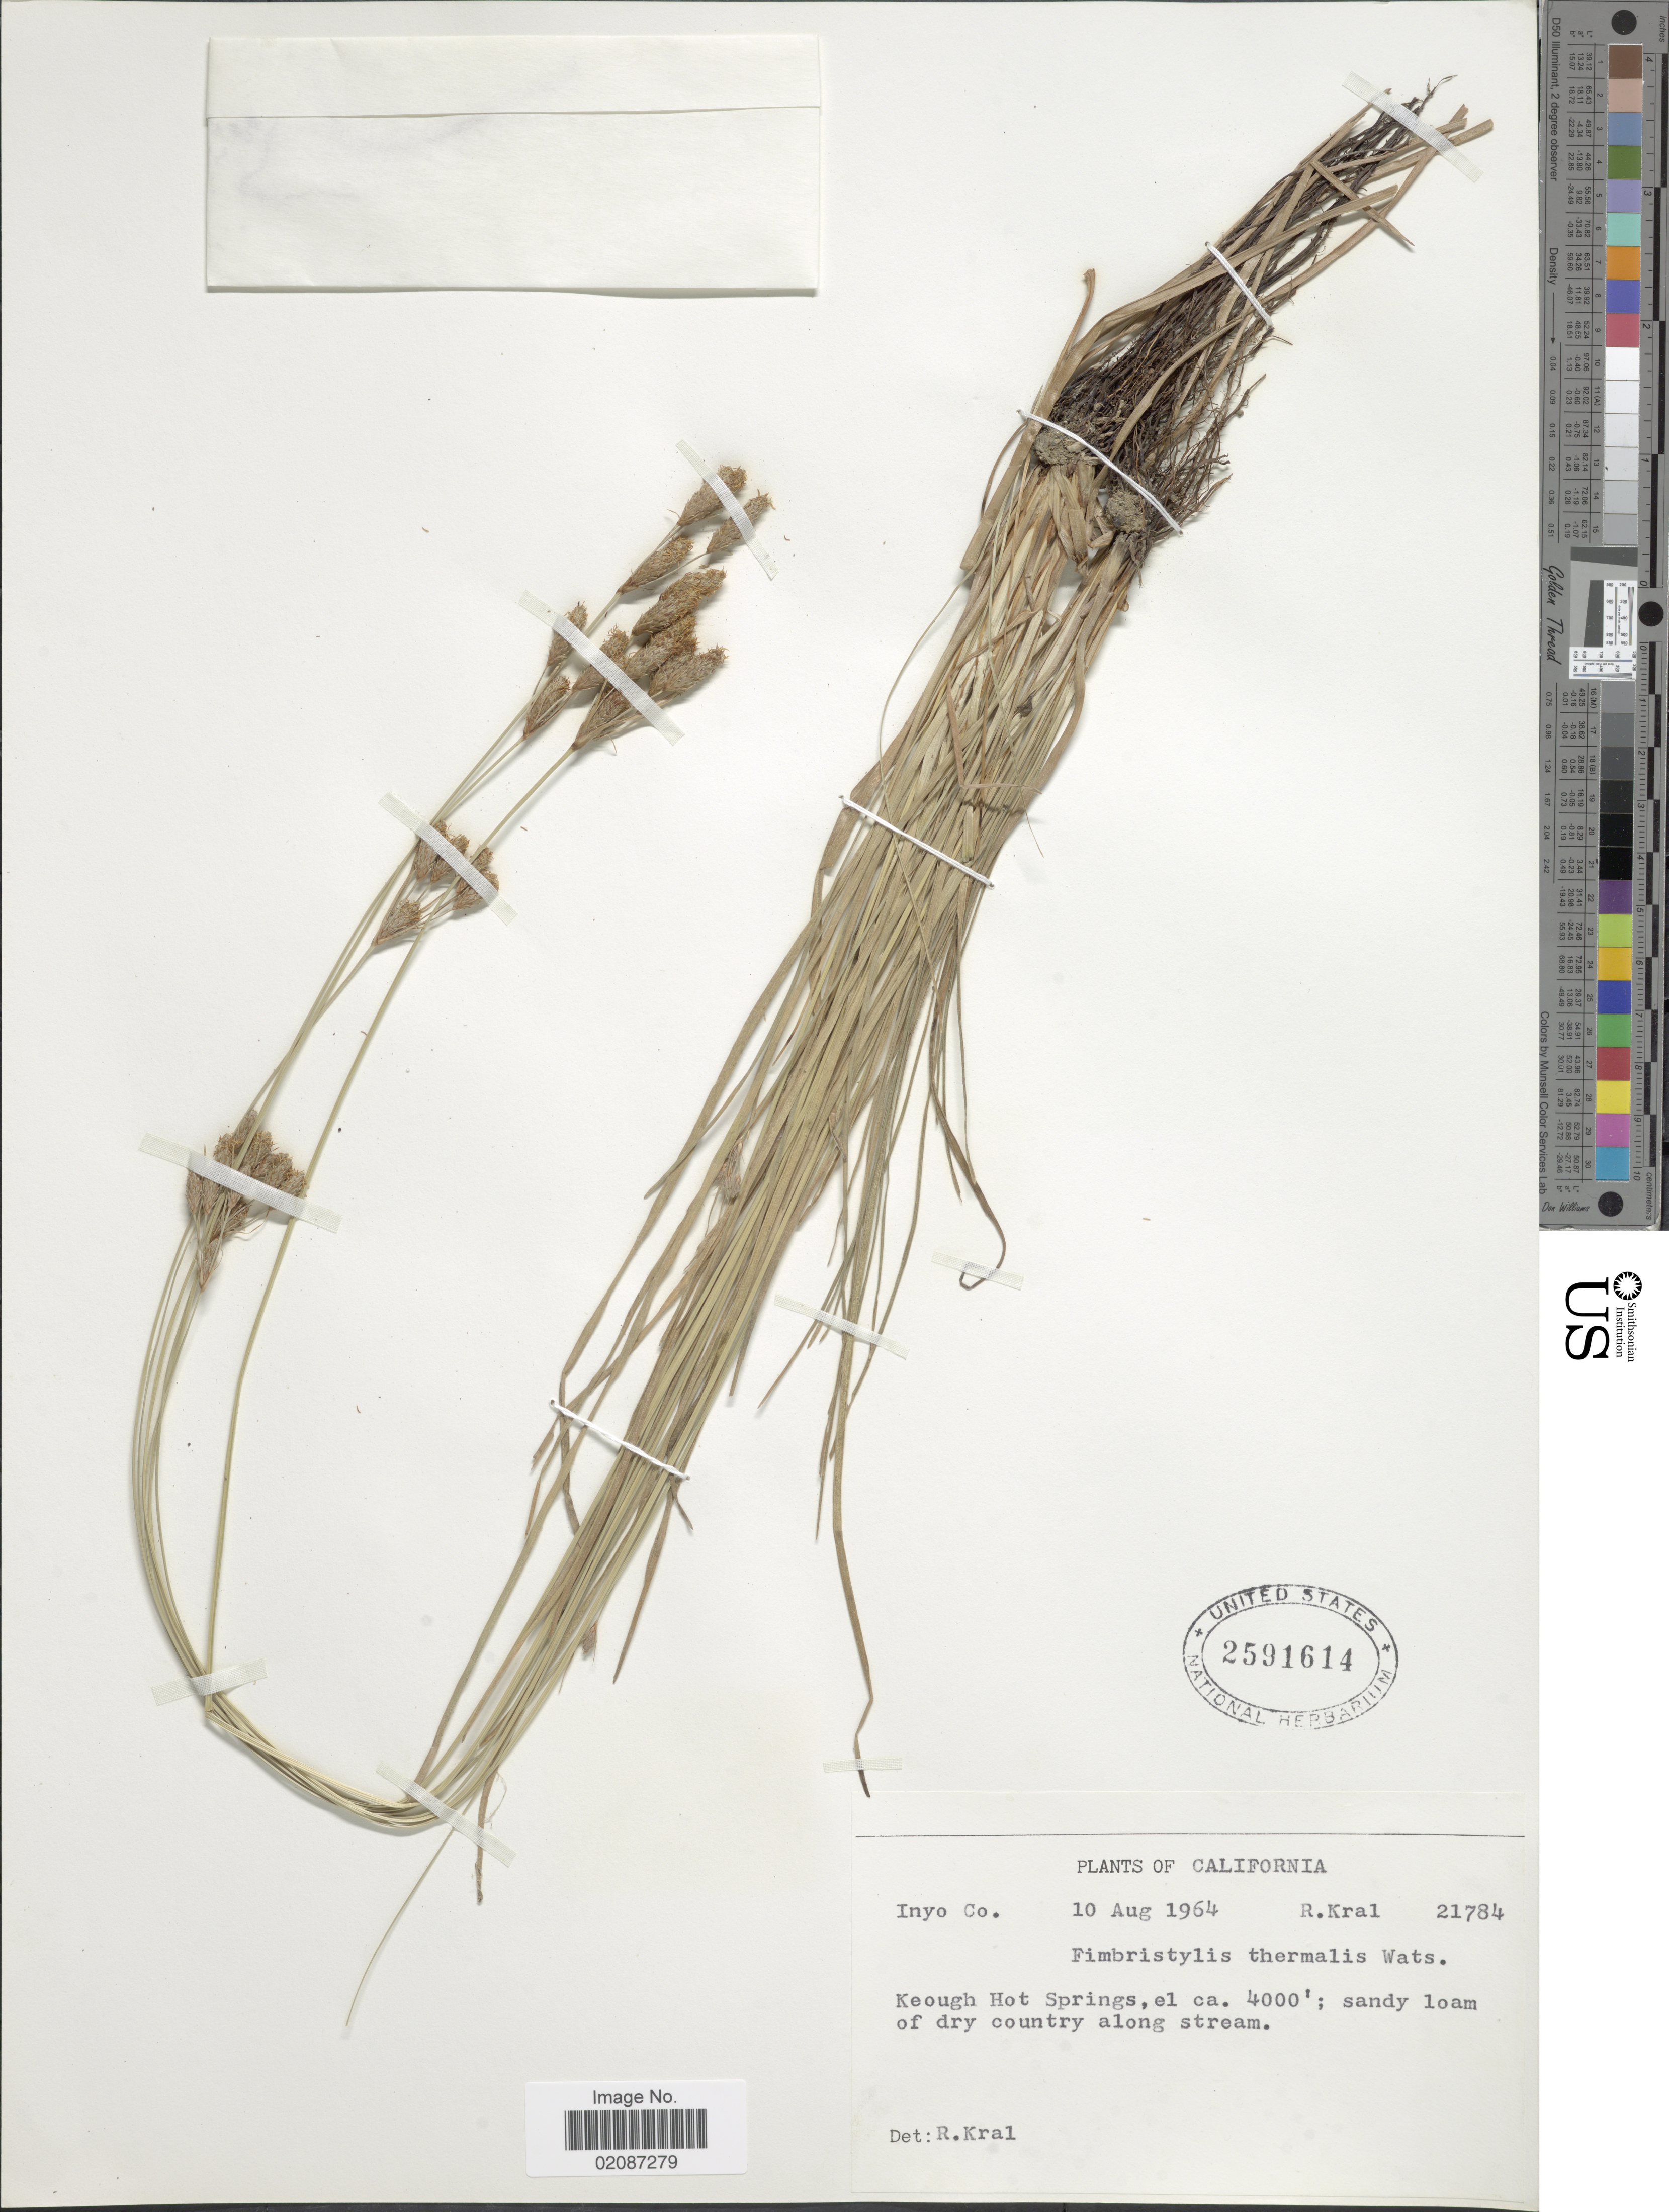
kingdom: Plantae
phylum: Tracheophyta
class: Liliopsida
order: Poales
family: Cyperaceae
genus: Fimbristylis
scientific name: Fimbristylis thermalis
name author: S. Watson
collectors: R. Kral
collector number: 21784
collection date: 1964-08-10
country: United States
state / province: California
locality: Keough Hot Springs, sandy loam of dry country along stream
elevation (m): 1219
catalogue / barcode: US 2591614